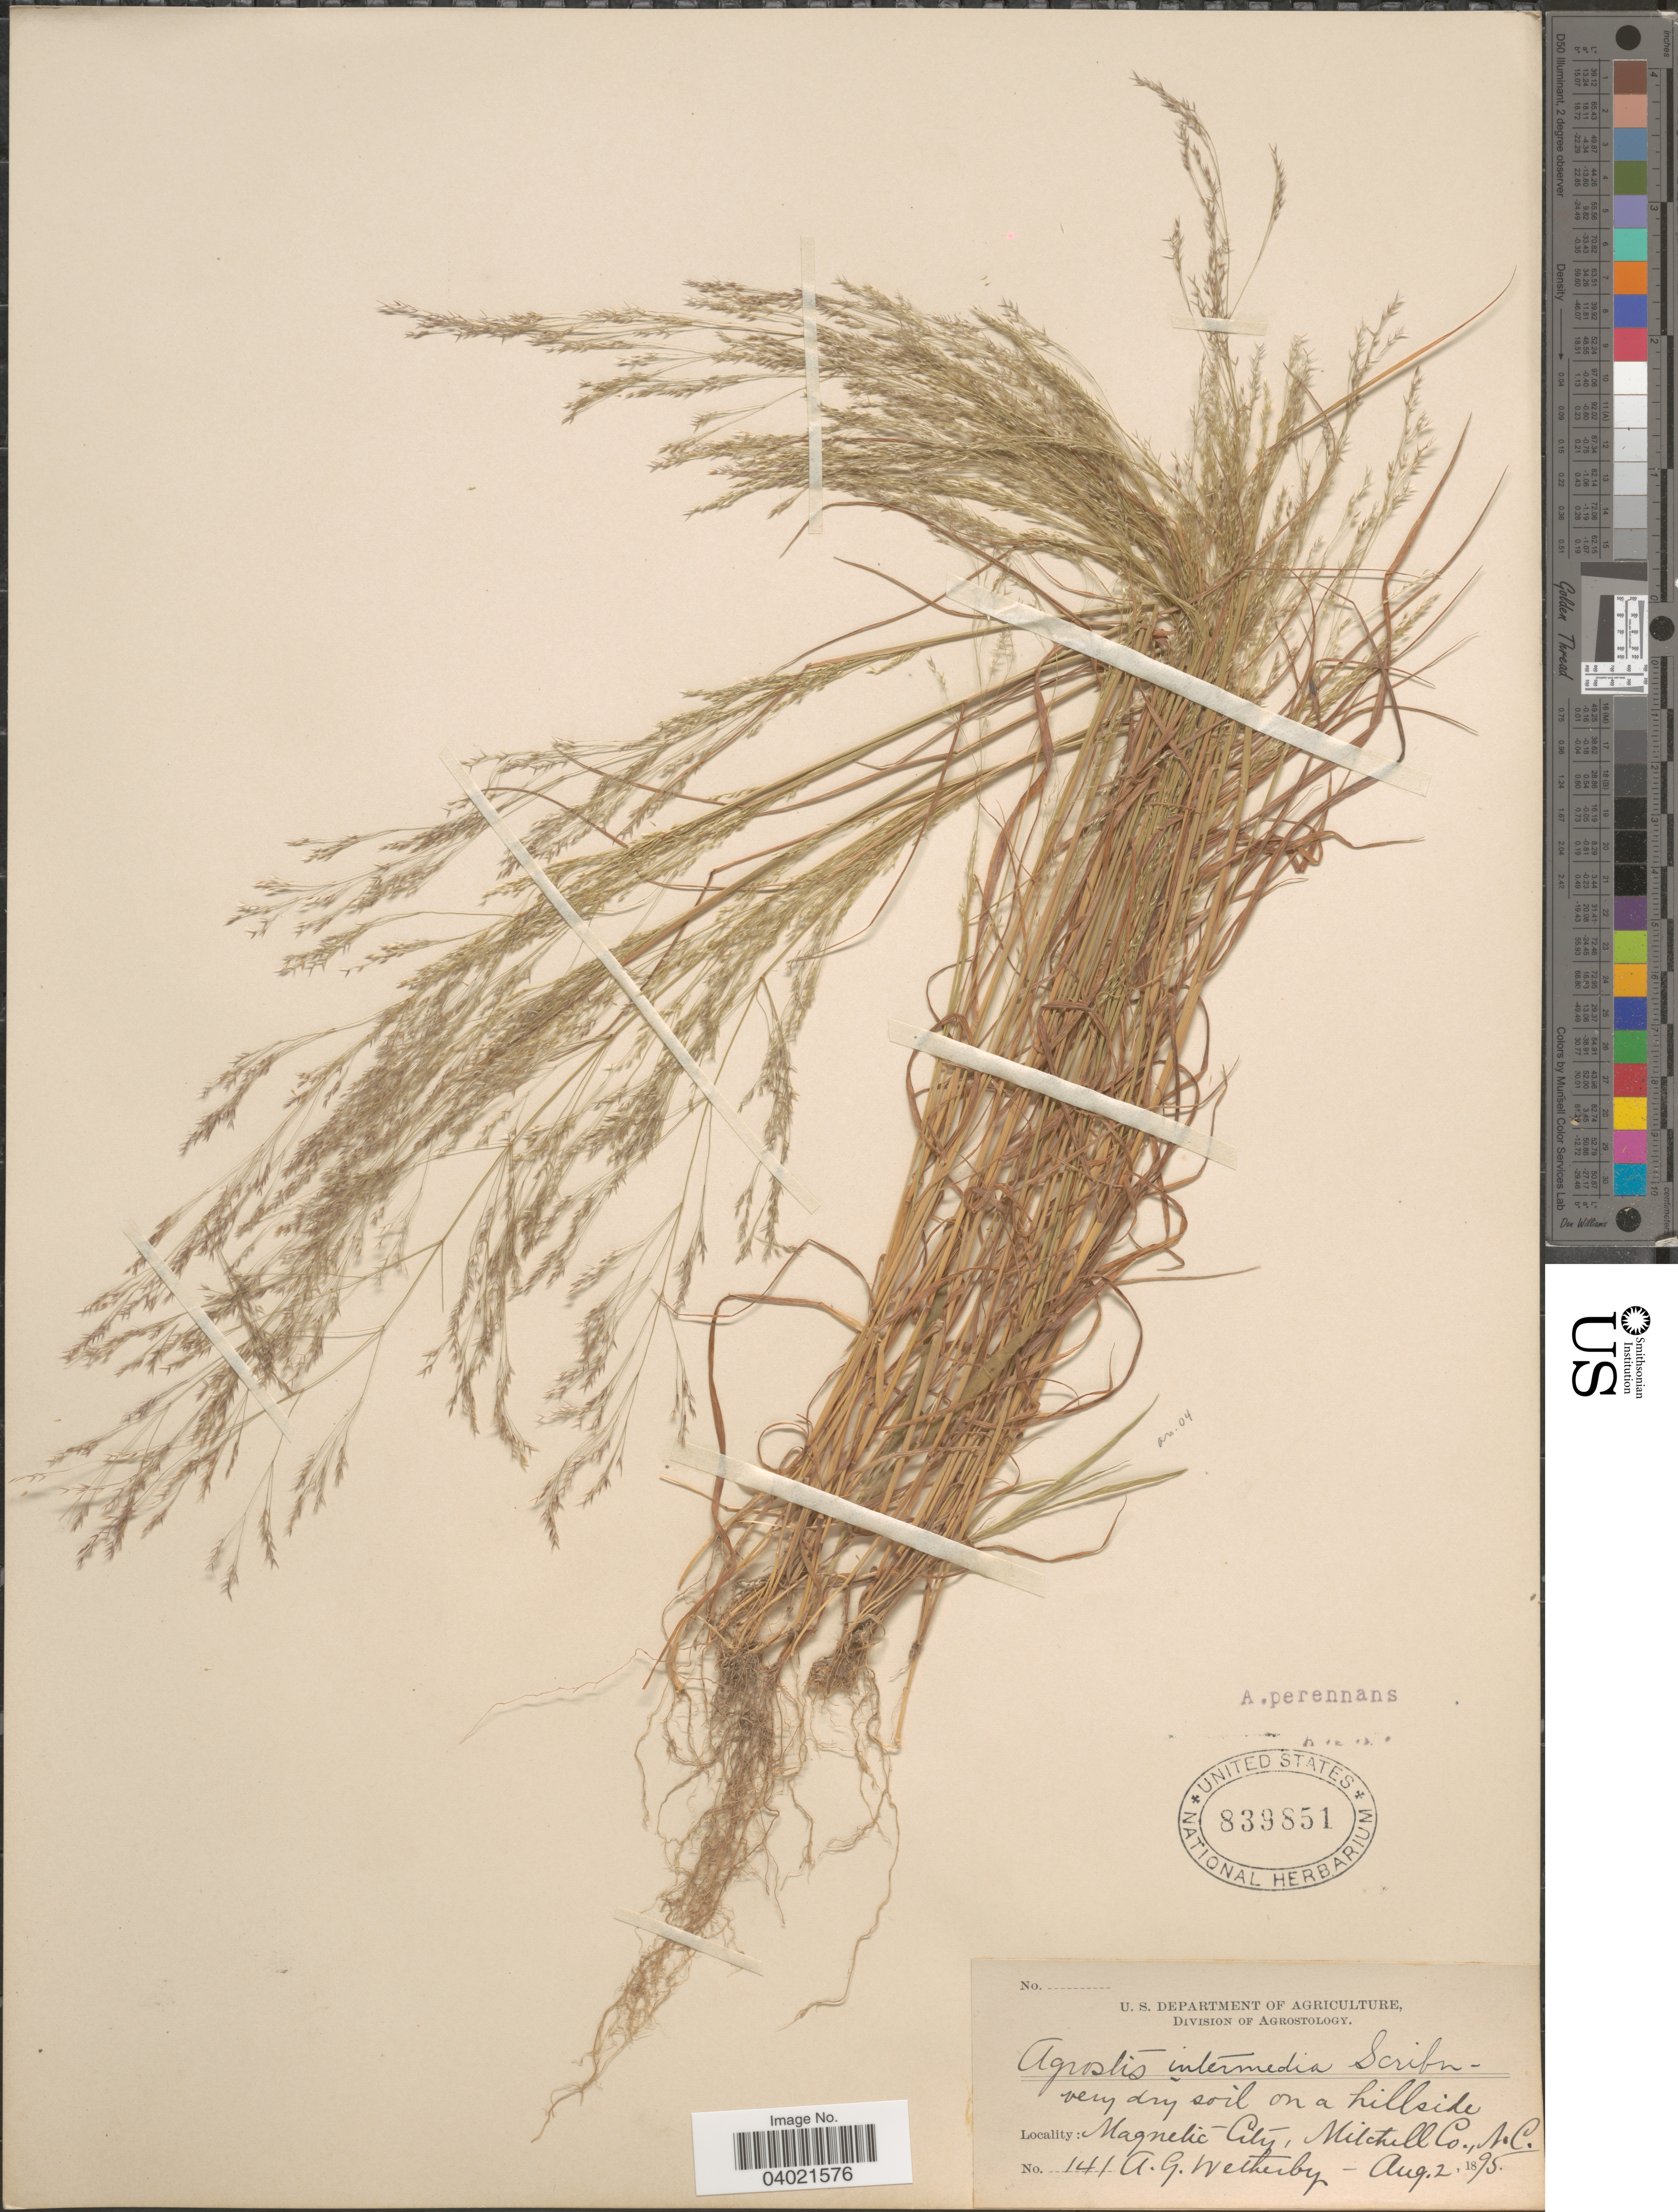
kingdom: Plantae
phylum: Tracheophyta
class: Liliopsida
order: Poales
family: Poaceae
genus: Agrostis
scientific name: Agrostis perennans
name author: (Walter) Tuck.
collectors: A. Wetherby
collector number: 141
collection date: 1895-08-02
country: United States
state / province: North Carolina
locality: Very dry soil on a hillside. Magnetic City, Mitchell Co.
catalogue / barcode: US 839851